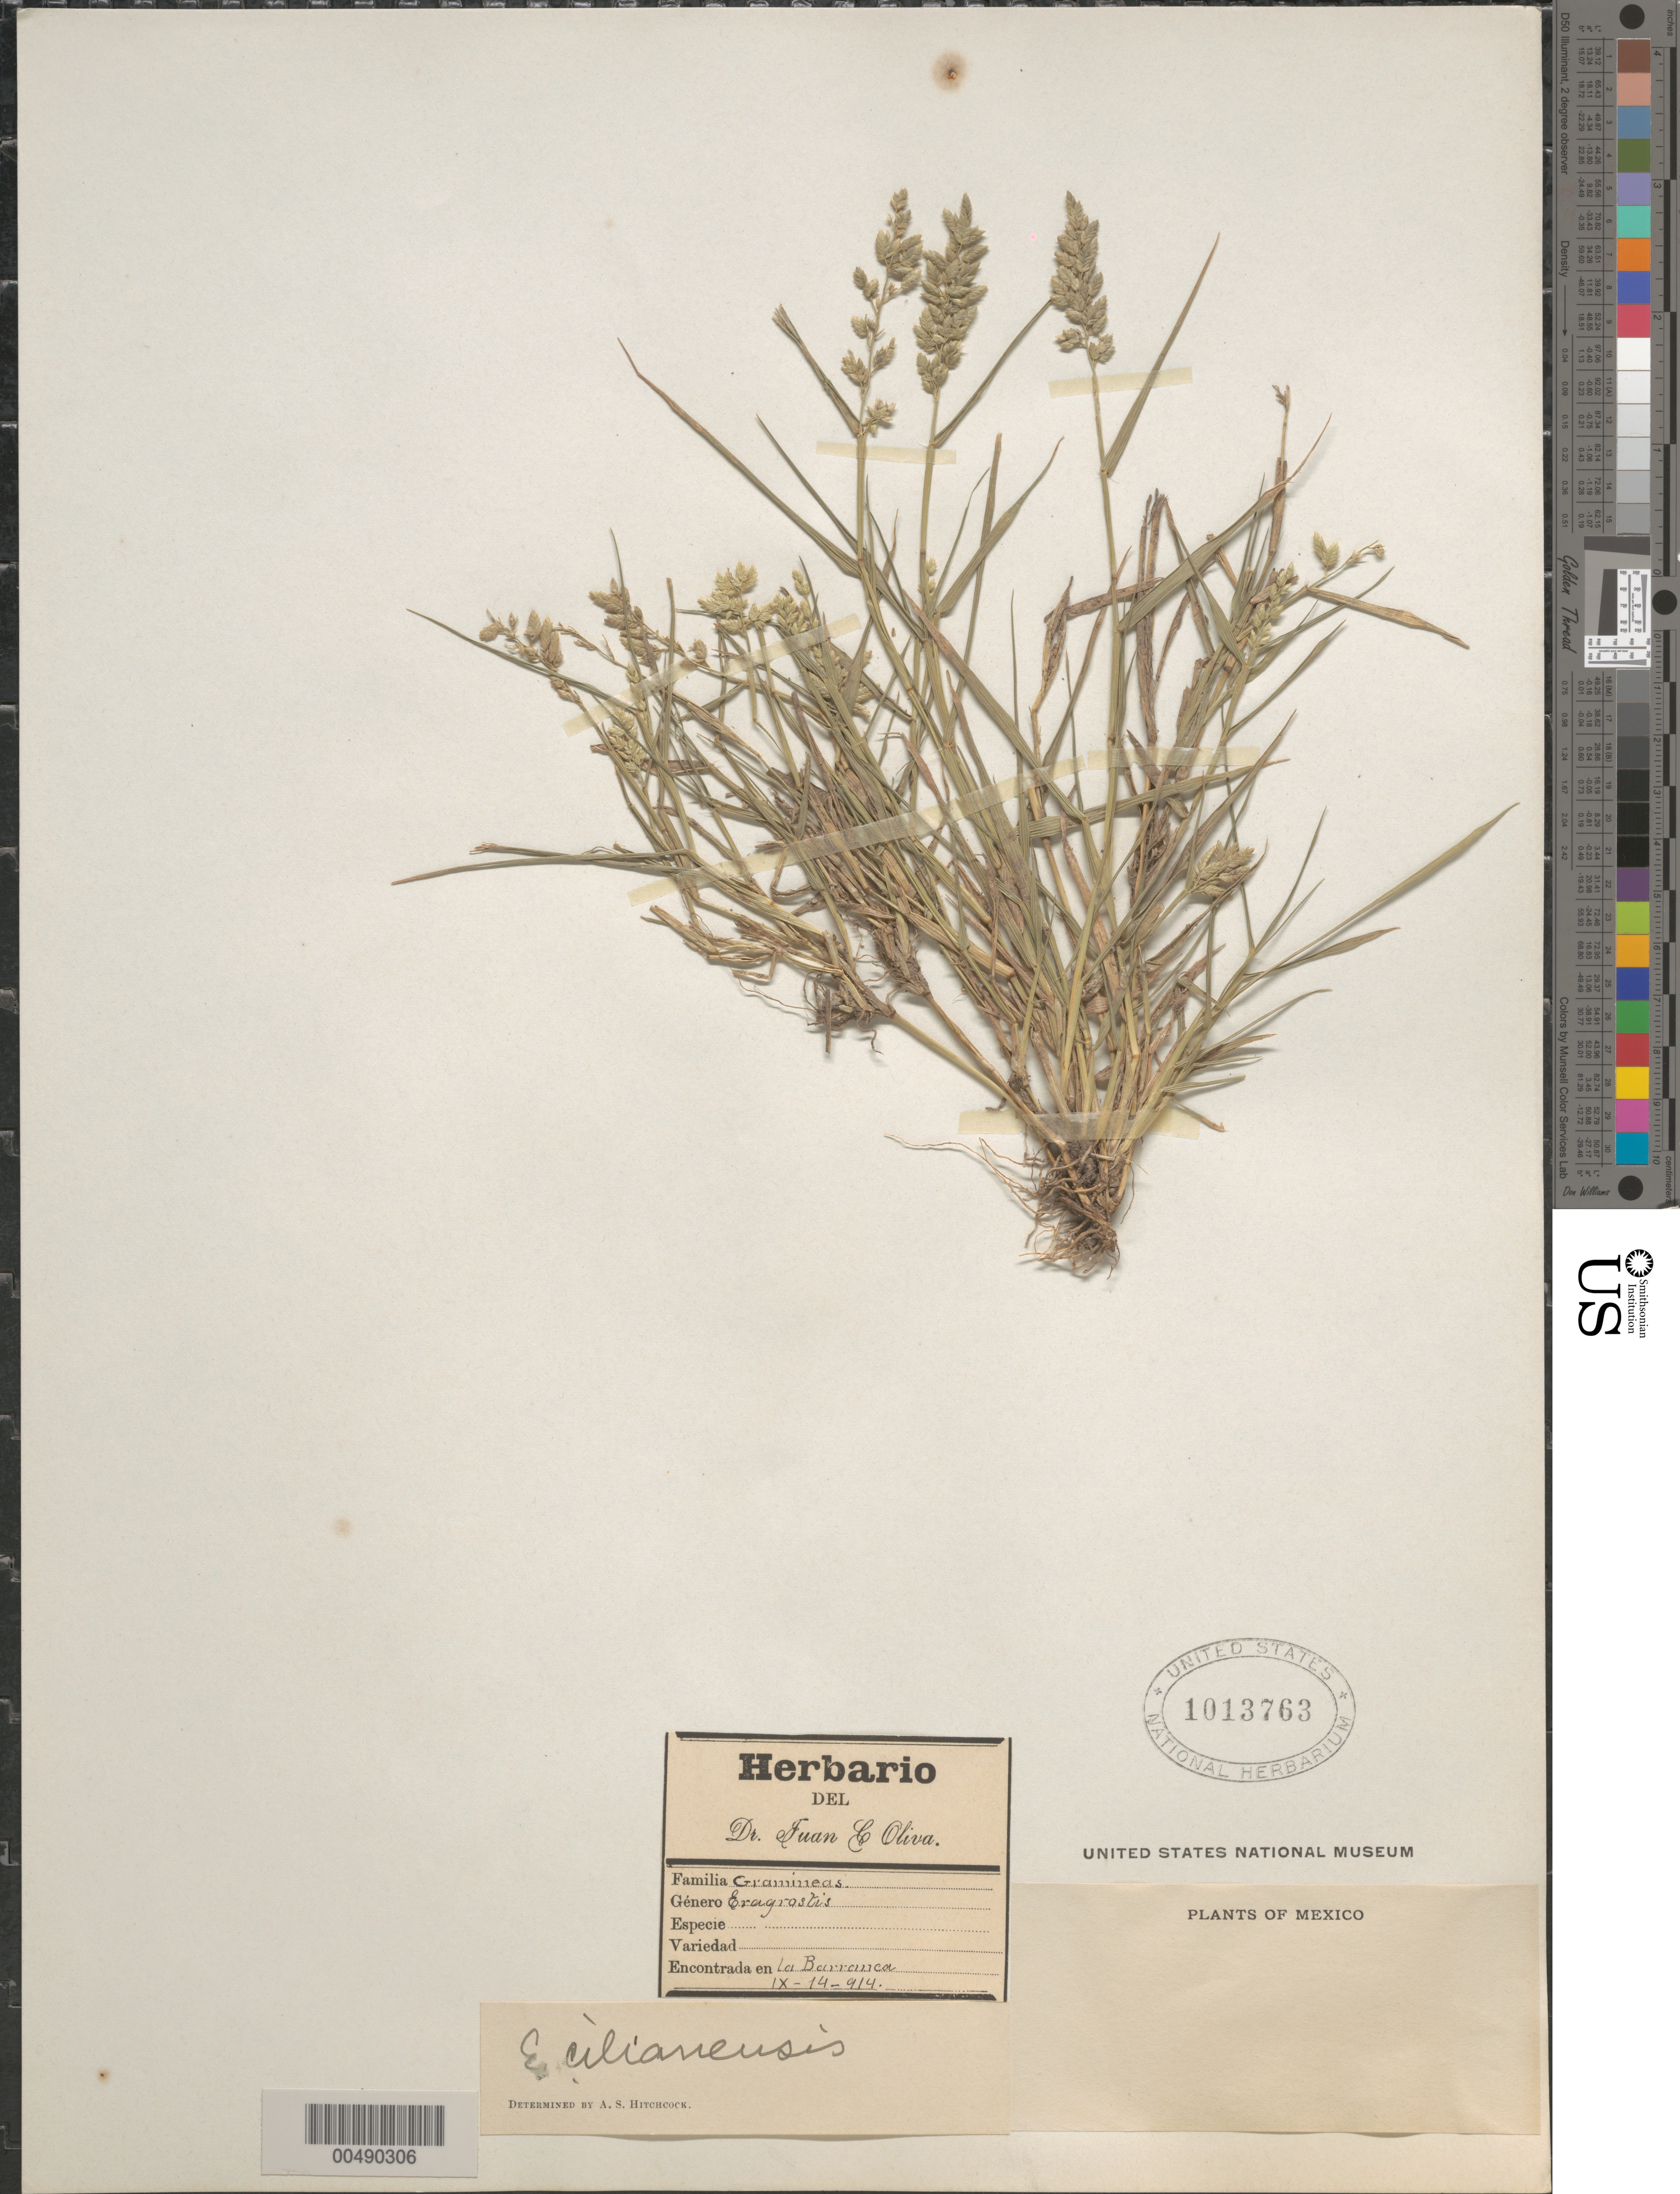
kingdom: Plantae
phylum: Tracheophyta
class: Liliopsida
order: Poales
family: Poaceae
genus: Eragrostis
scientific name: Eragrostis cilianensis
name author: (Bellardi) Vignolo ex Janch.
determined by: Hichcock, A. S.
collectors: J. C. Oliva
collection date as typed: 14 Sep 1914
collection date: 1914-09-14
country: Mexico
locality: La Barranca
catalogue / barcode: US 1013763